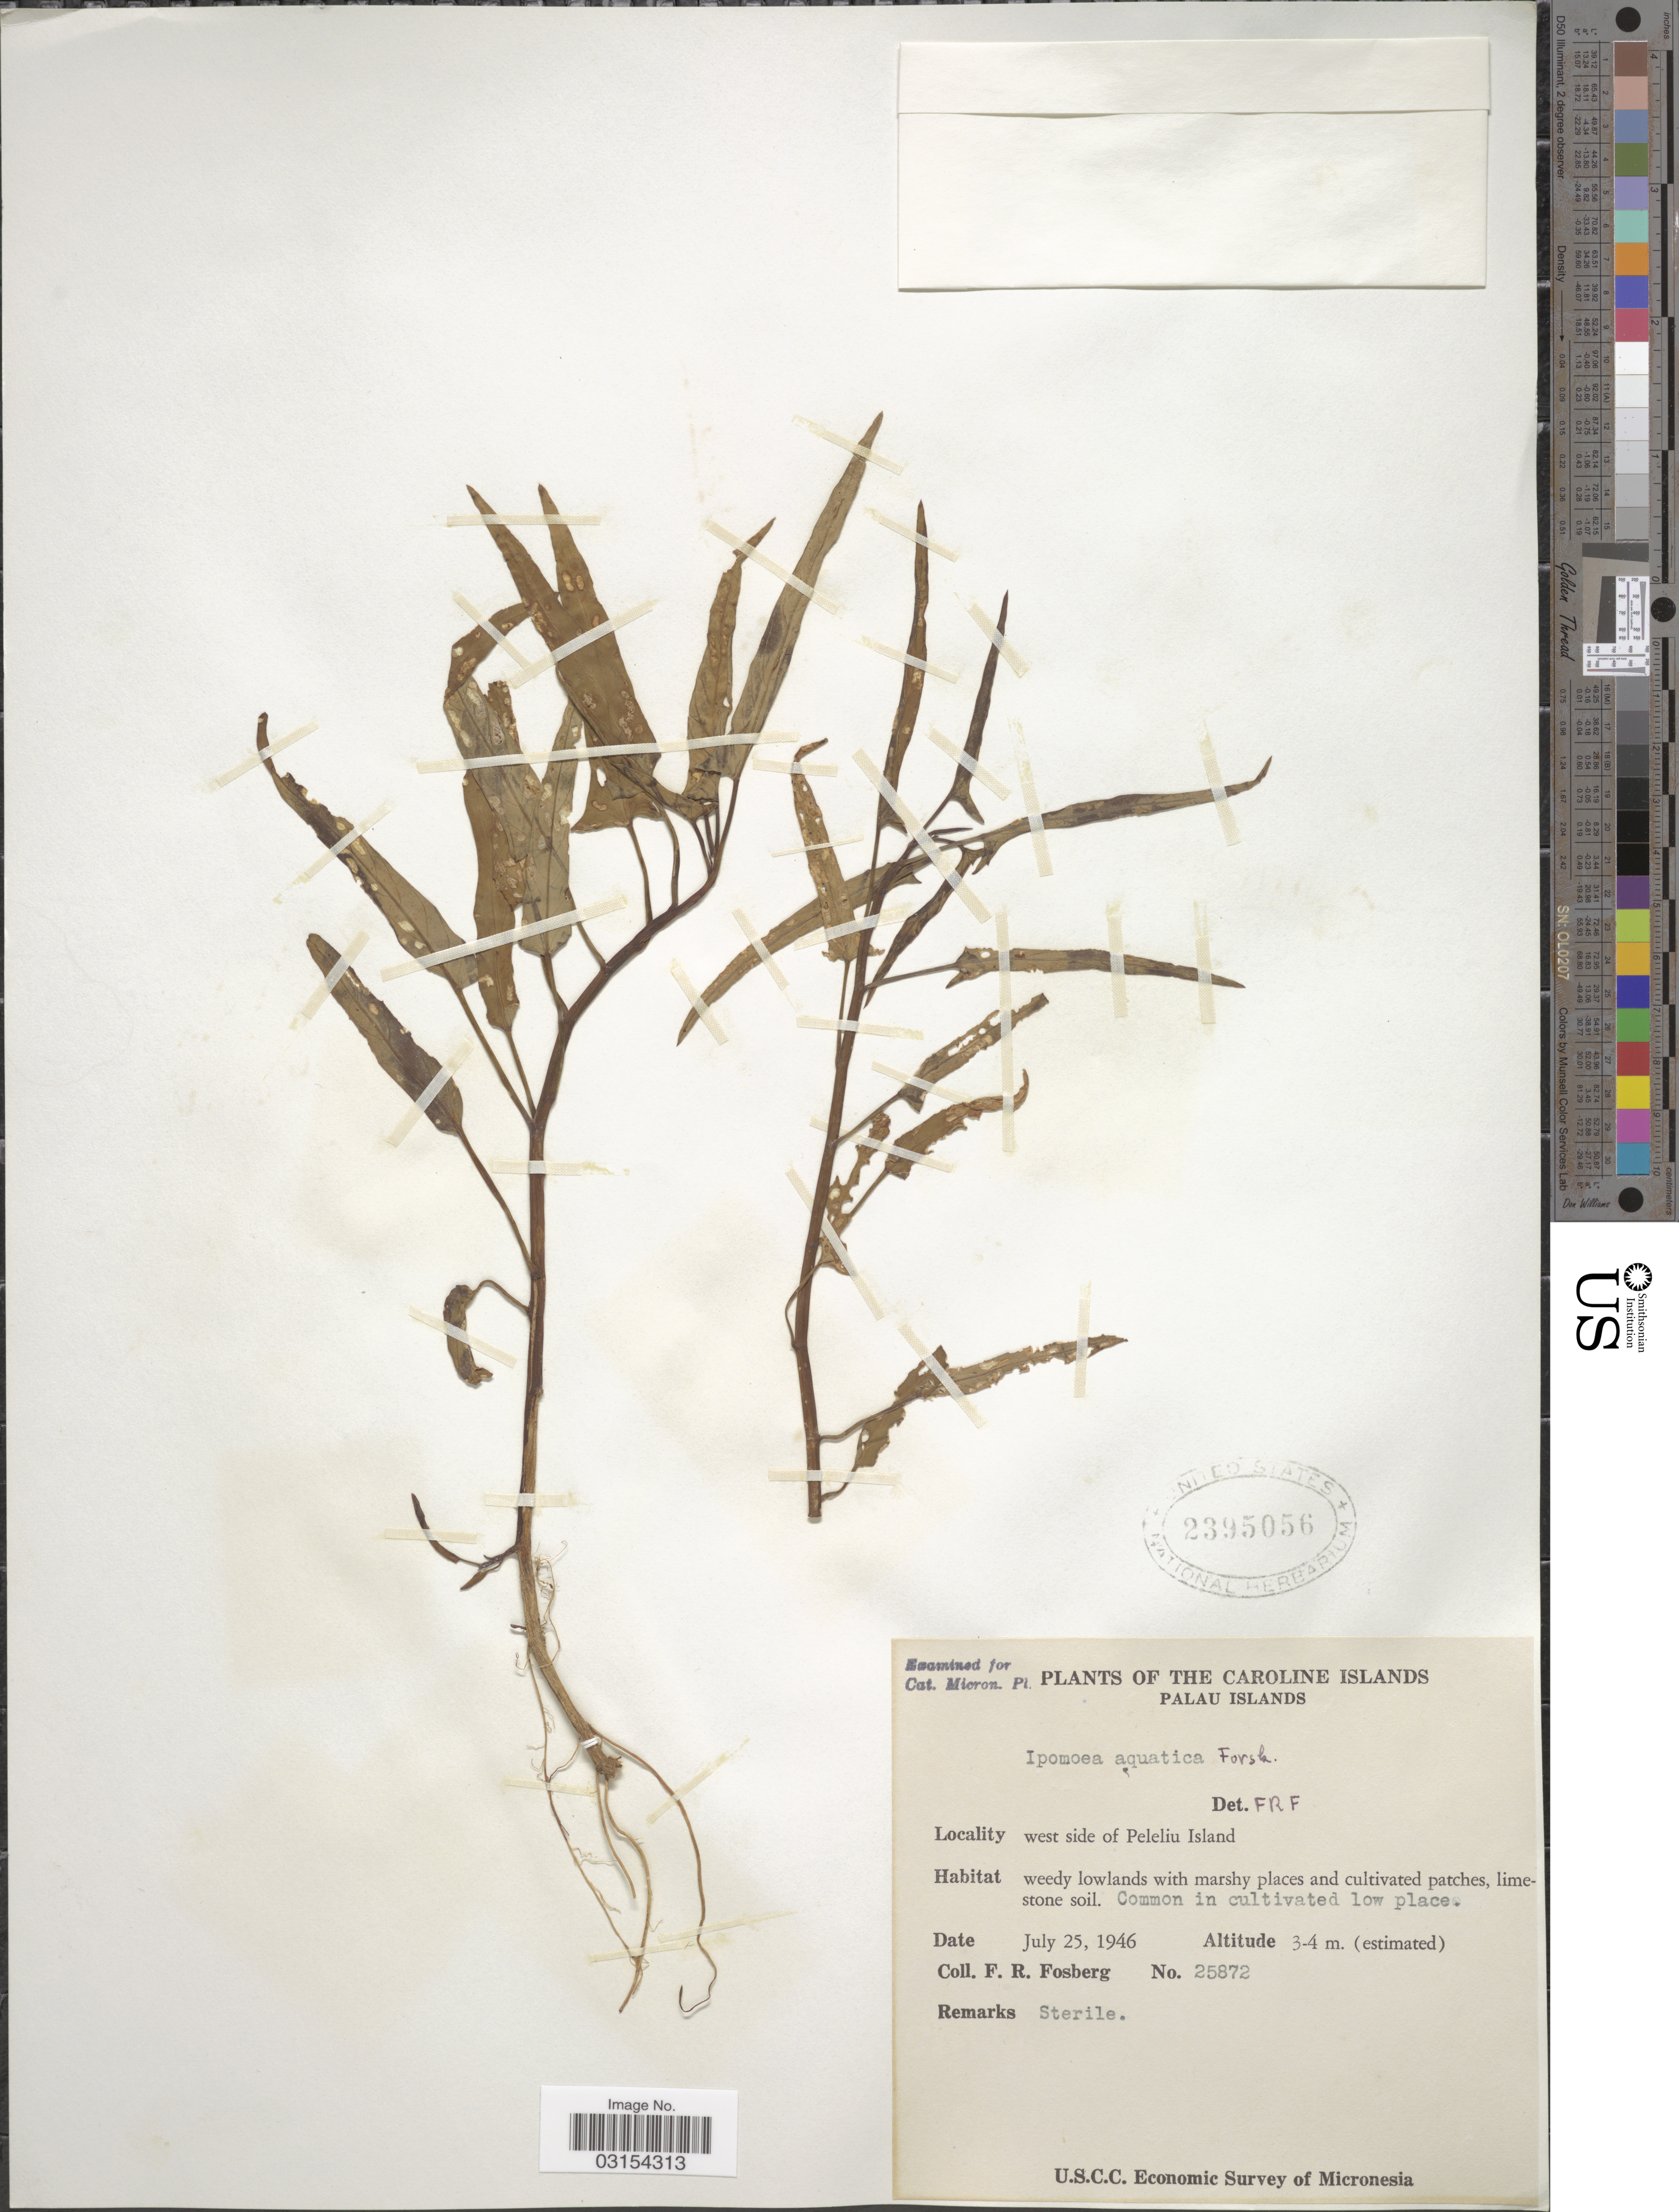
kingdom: Plantae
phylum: Tracheophyta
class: Magnoliopsida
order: Solanales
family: Convolvulaceae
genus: Ipomoea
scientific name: Ipomoea aquatica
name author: Forssk.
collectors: F. R. Fosberg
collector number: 25872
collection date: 1946-07-25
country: Palau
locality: The Caroline Islands. Palau Islands. West side of Peleliu Island.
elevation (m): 3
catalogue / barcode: US 2395056